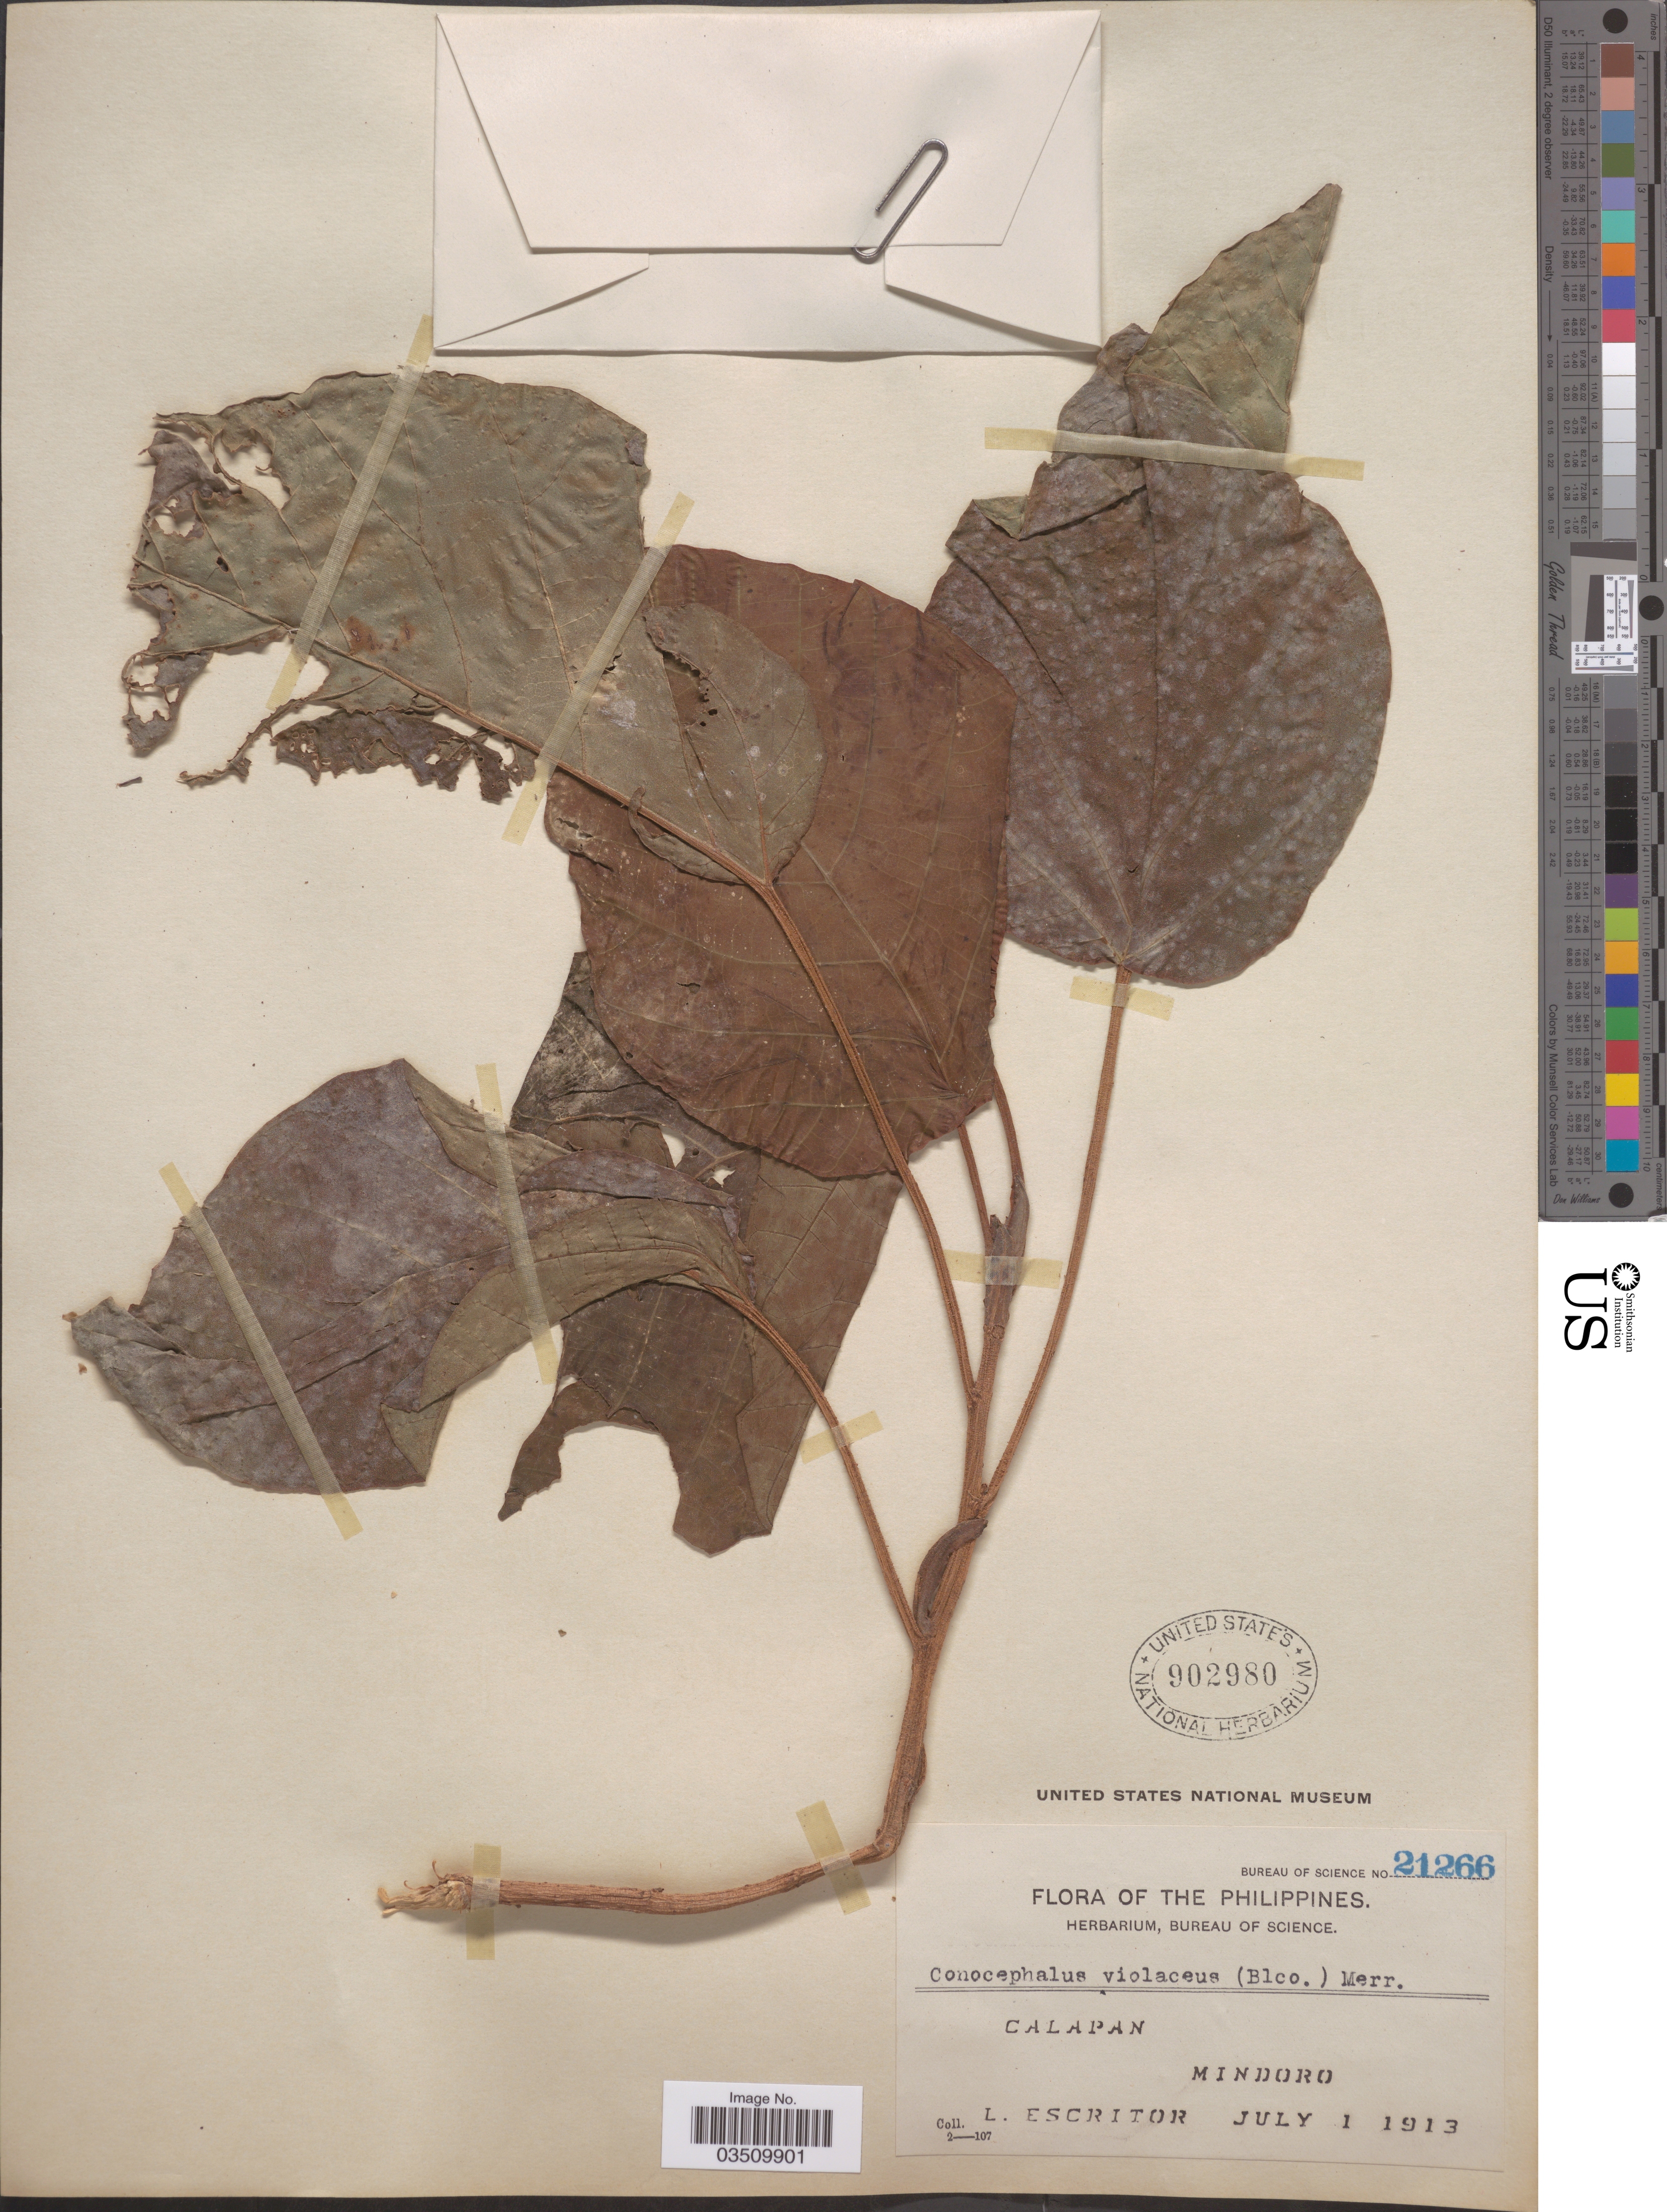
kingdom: Plantae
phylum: Tracheophyta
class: Magnoliopsida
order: Rosales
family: Urticaceae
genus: Poikilospermum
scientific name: Poikilospermum suaveolens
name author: (Blume) Merr.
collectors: L. Escritor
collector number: Bureau of Science 21266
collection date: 1913-07-01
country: Philippines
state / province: Mimaropa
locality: Calapan, Mindoro.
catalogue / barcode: US 902980